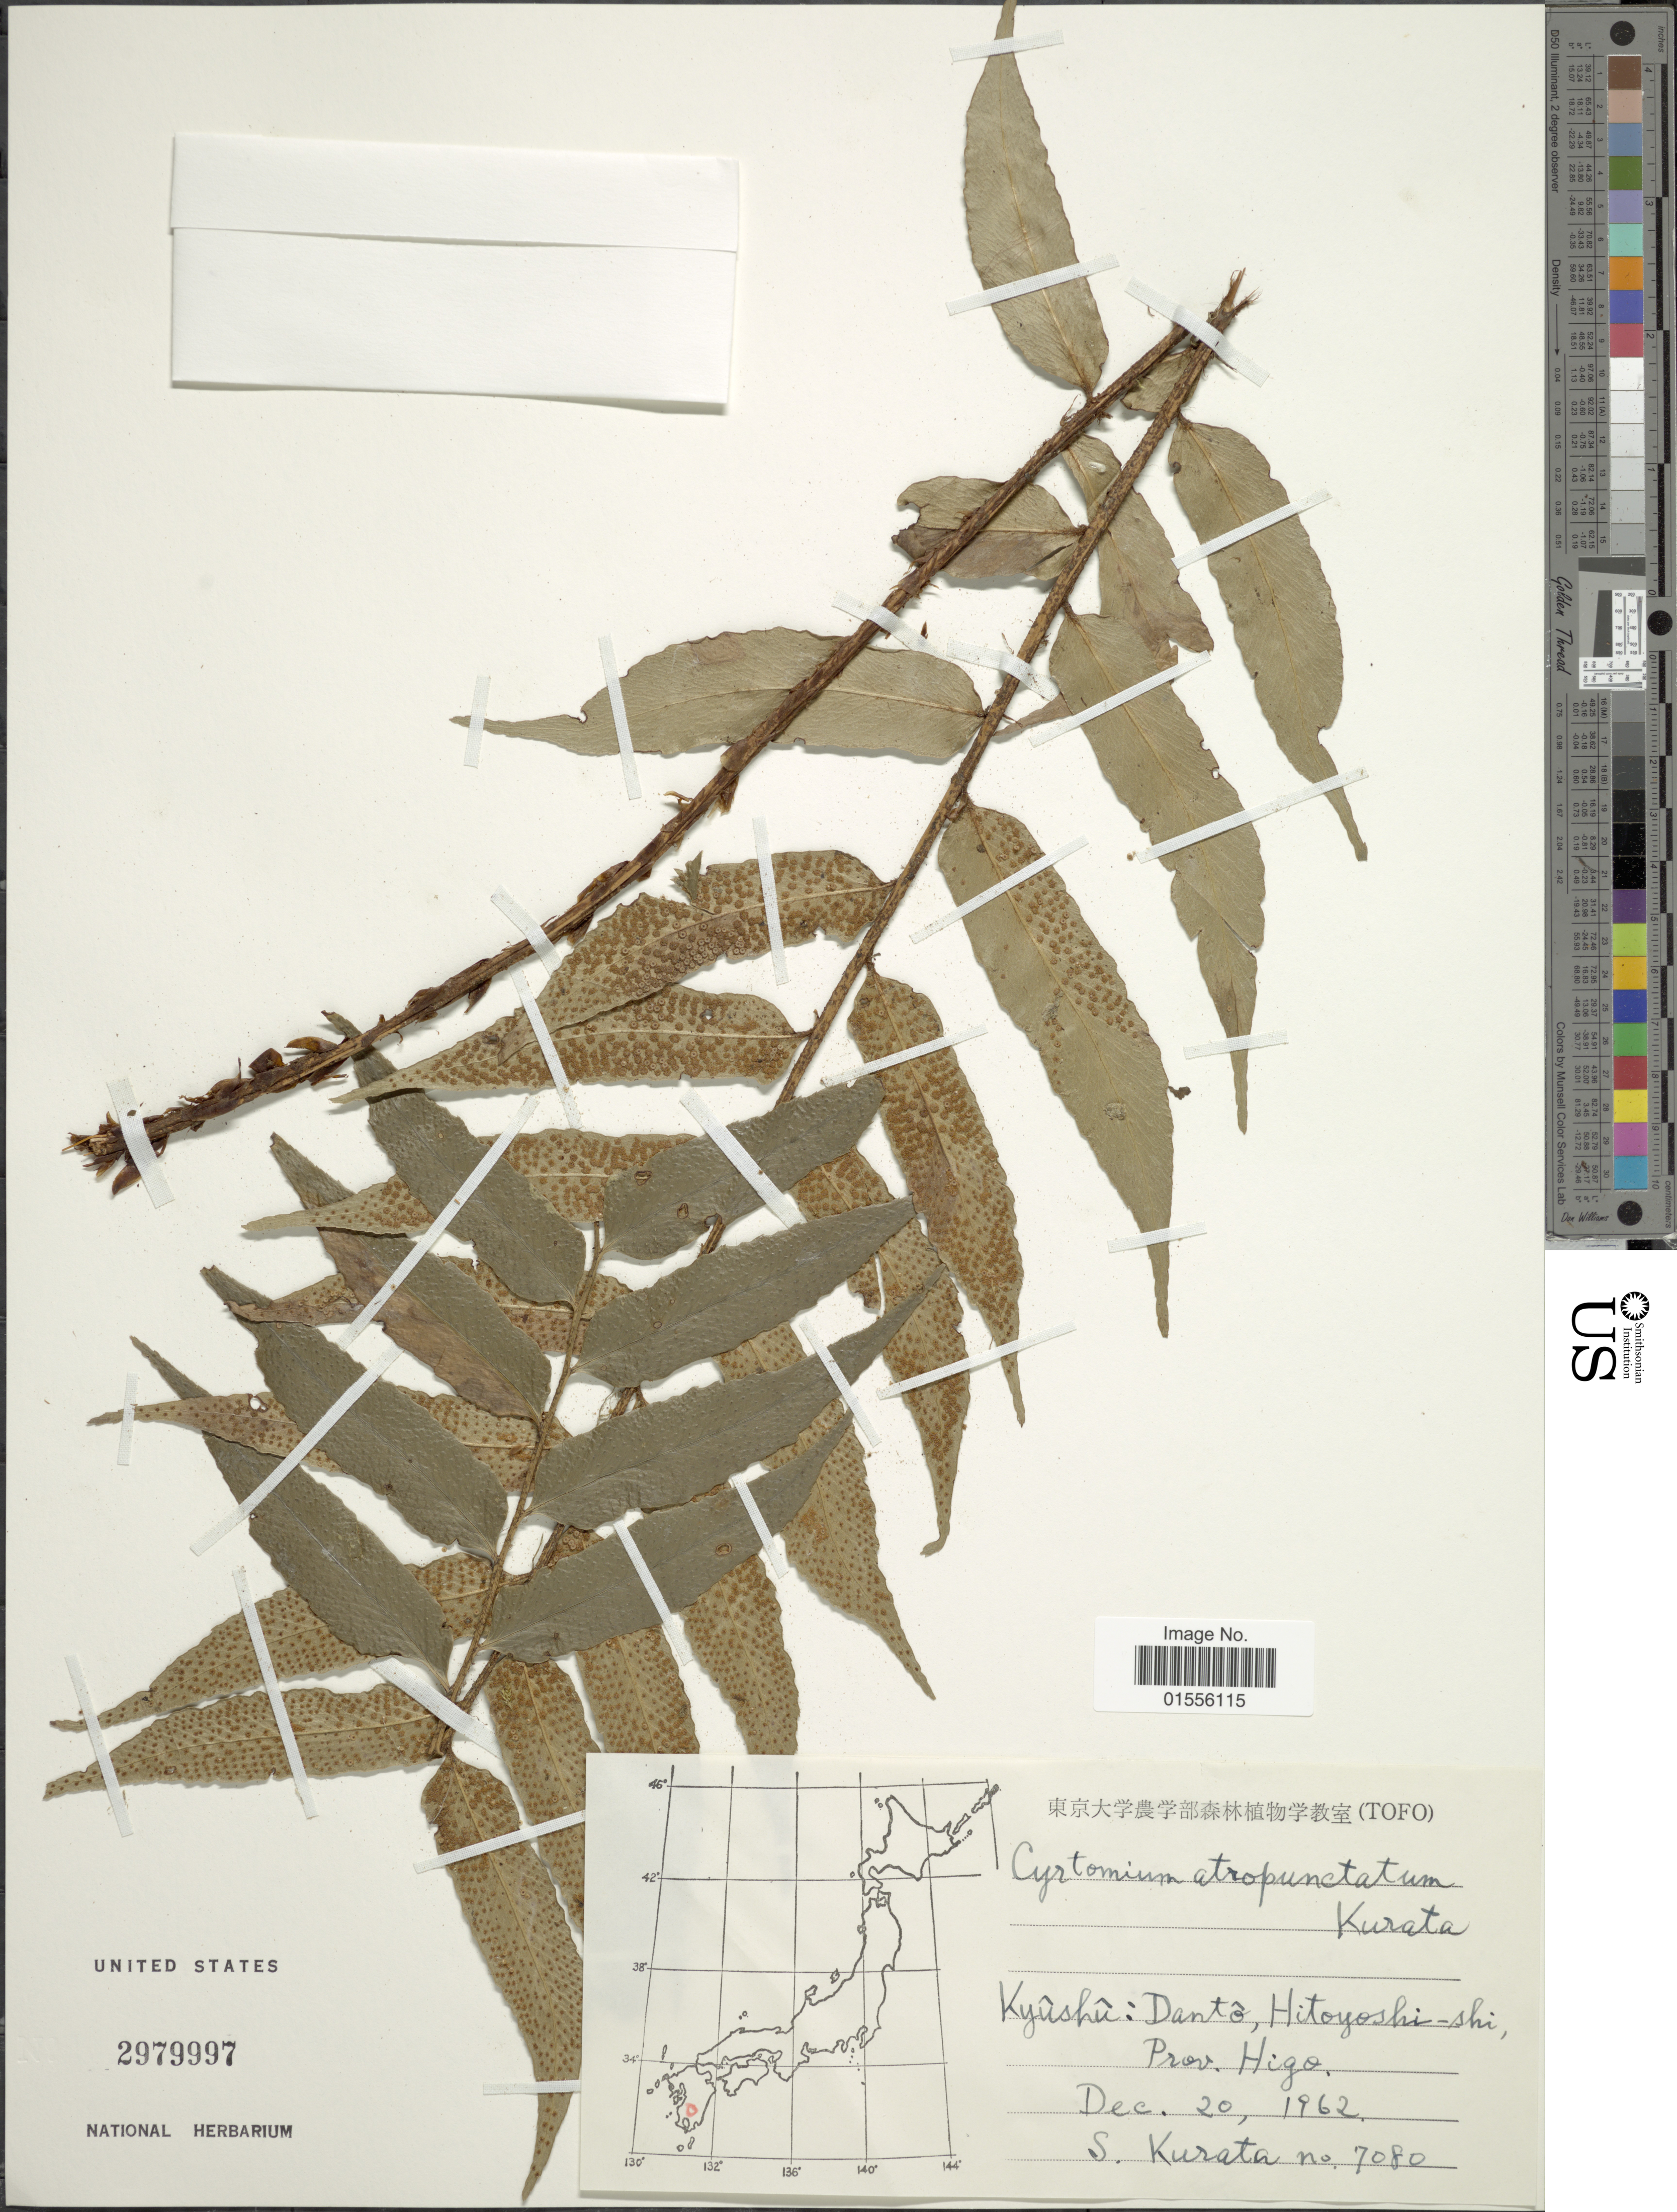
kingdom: Plantae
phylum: Tracheophyta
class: Polypodiopsida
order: Polypodiales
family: Dryopteridaceae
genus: Cyrtomium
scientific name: Cyrtomium atropunctatum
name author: Sa. Kurata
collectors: Sa. Kurata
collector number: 7080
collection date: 1962-12-20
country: Japan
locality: Kyûshû: Dantô, Hitoyoshi-sji, Prov. Higo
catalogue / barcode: US 2979997